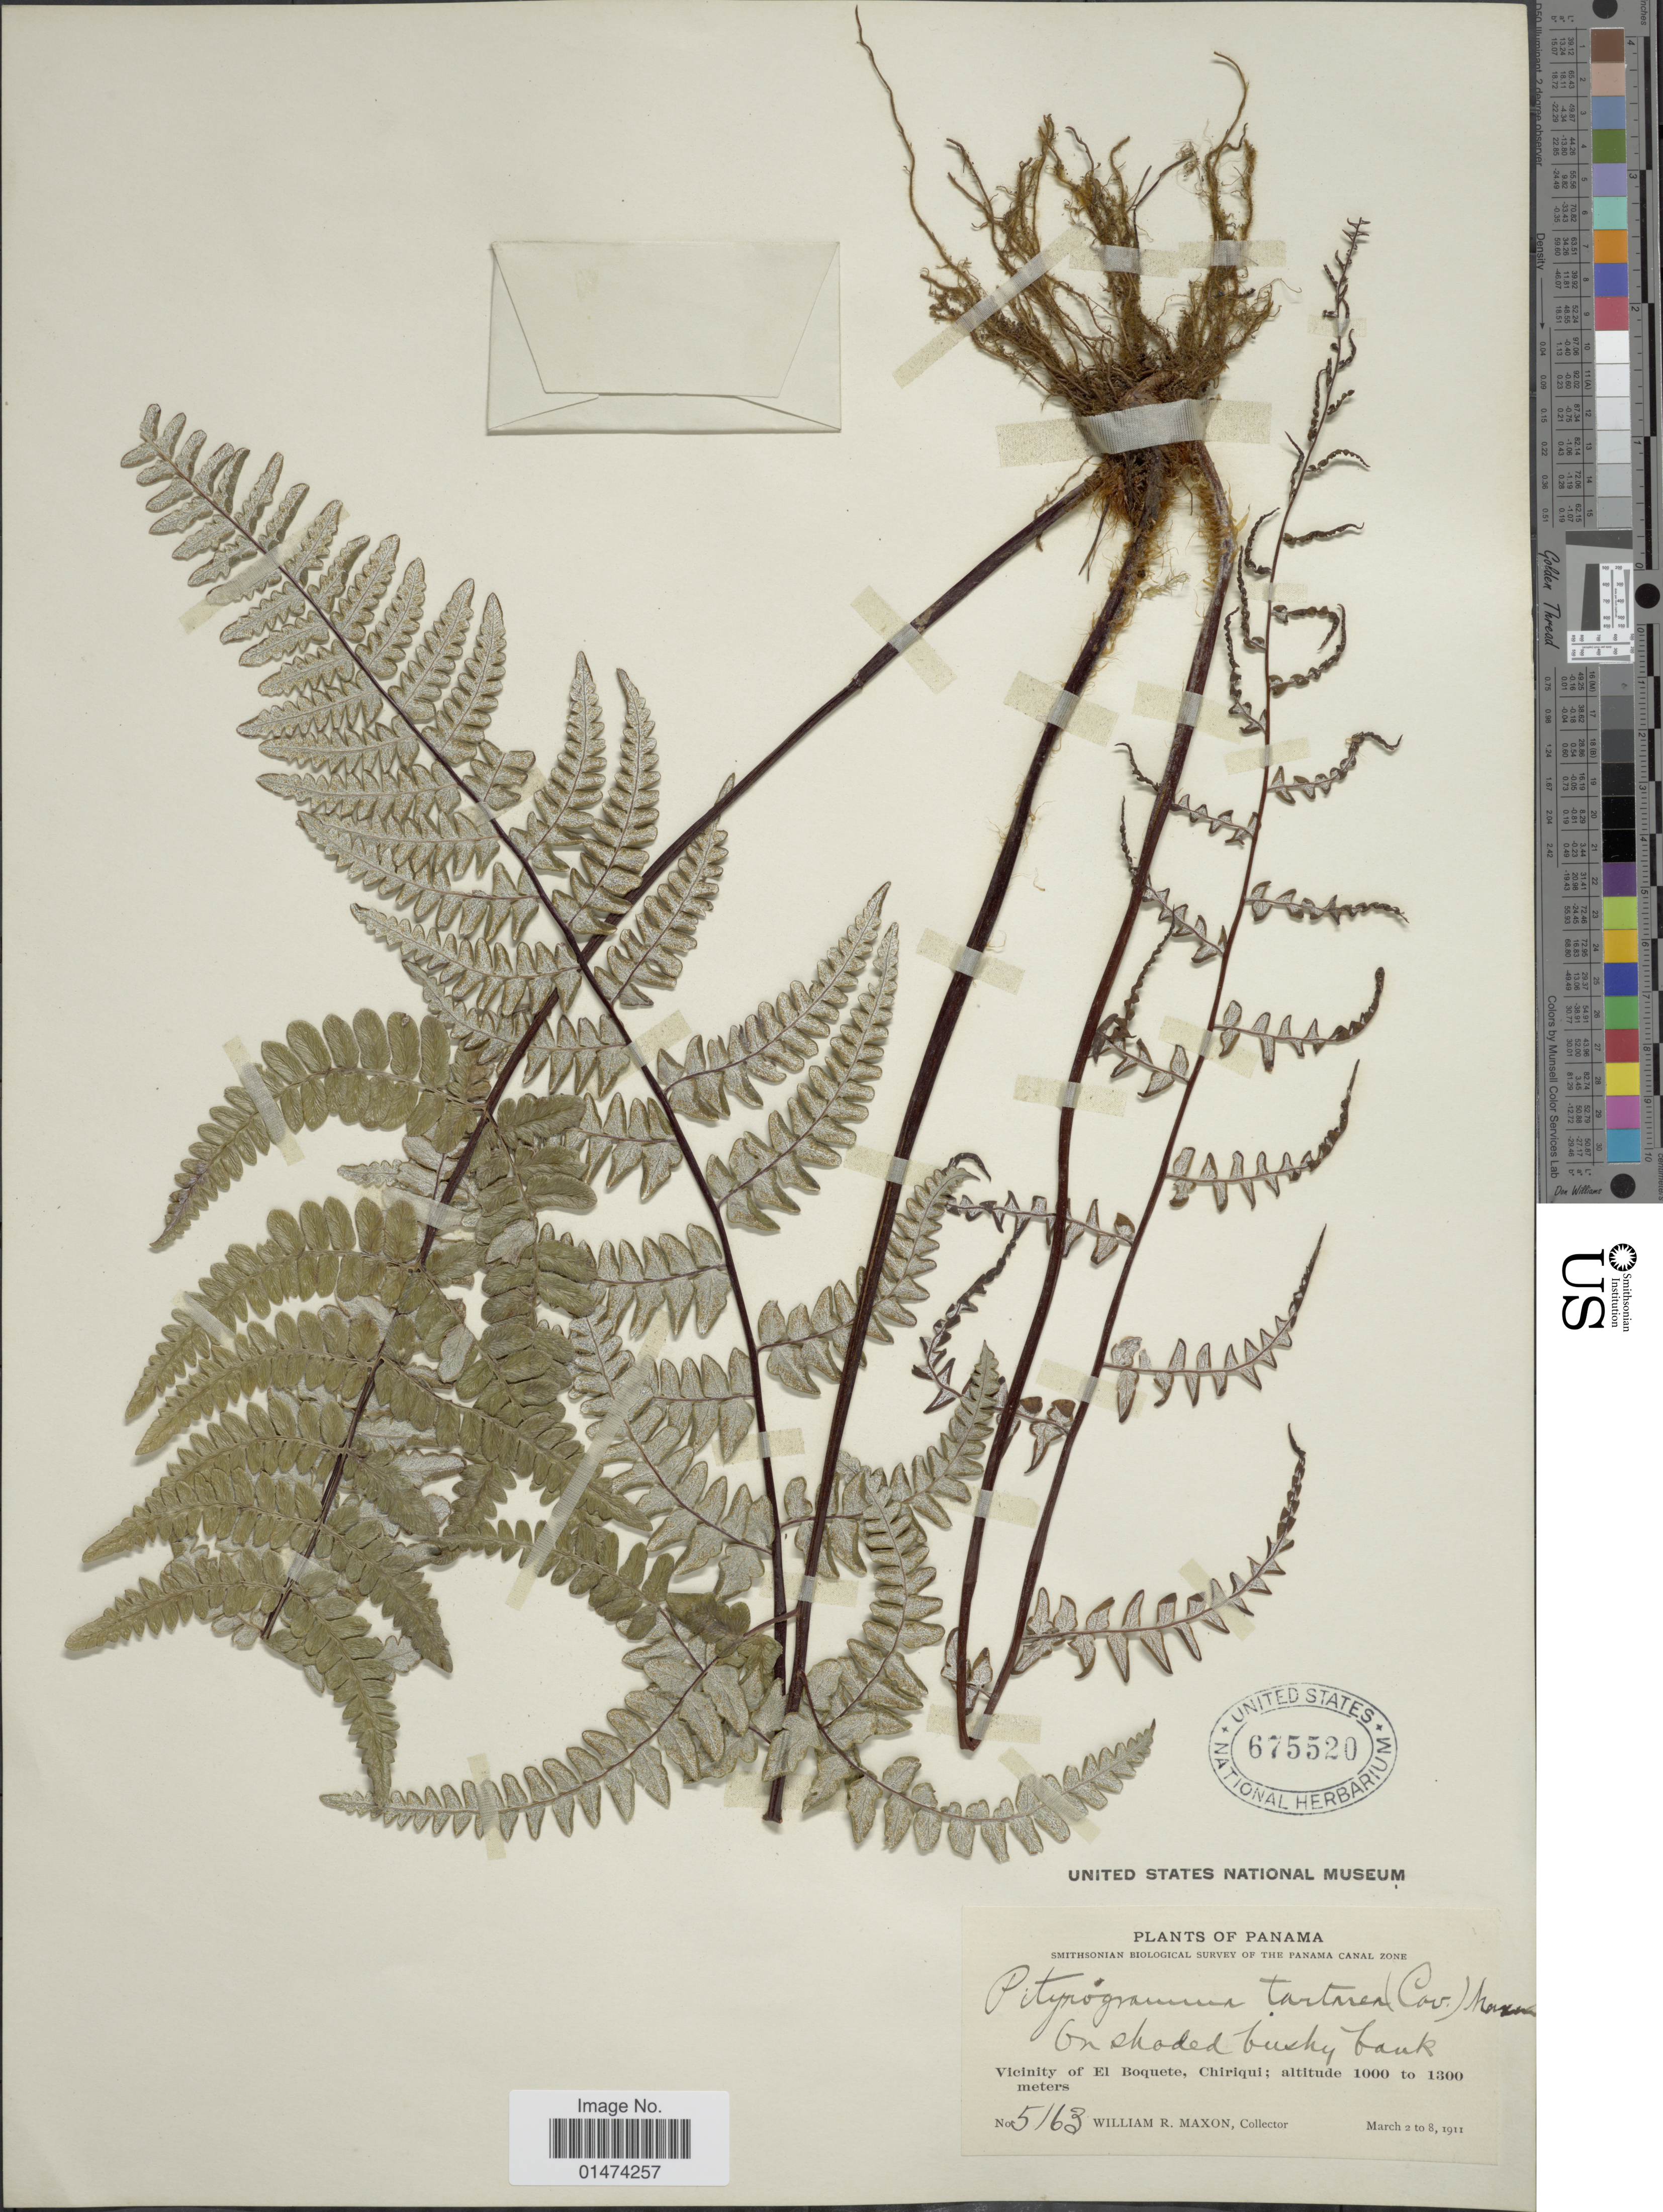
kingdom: Plantae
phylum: Tracheophyta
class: Polypodiopsida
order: Polypodiales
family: Pteridaceae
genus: Pityrogramma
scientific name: Pityrogramma tartarea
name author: (Cav.) Maxon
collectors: W. R. Maxon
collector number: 5163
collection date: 1911-03-02/1911-03-08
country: Panama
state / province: Panamá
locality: Vicinity of El Boquete, Chirqui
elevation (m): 1000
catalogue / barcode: US 675520